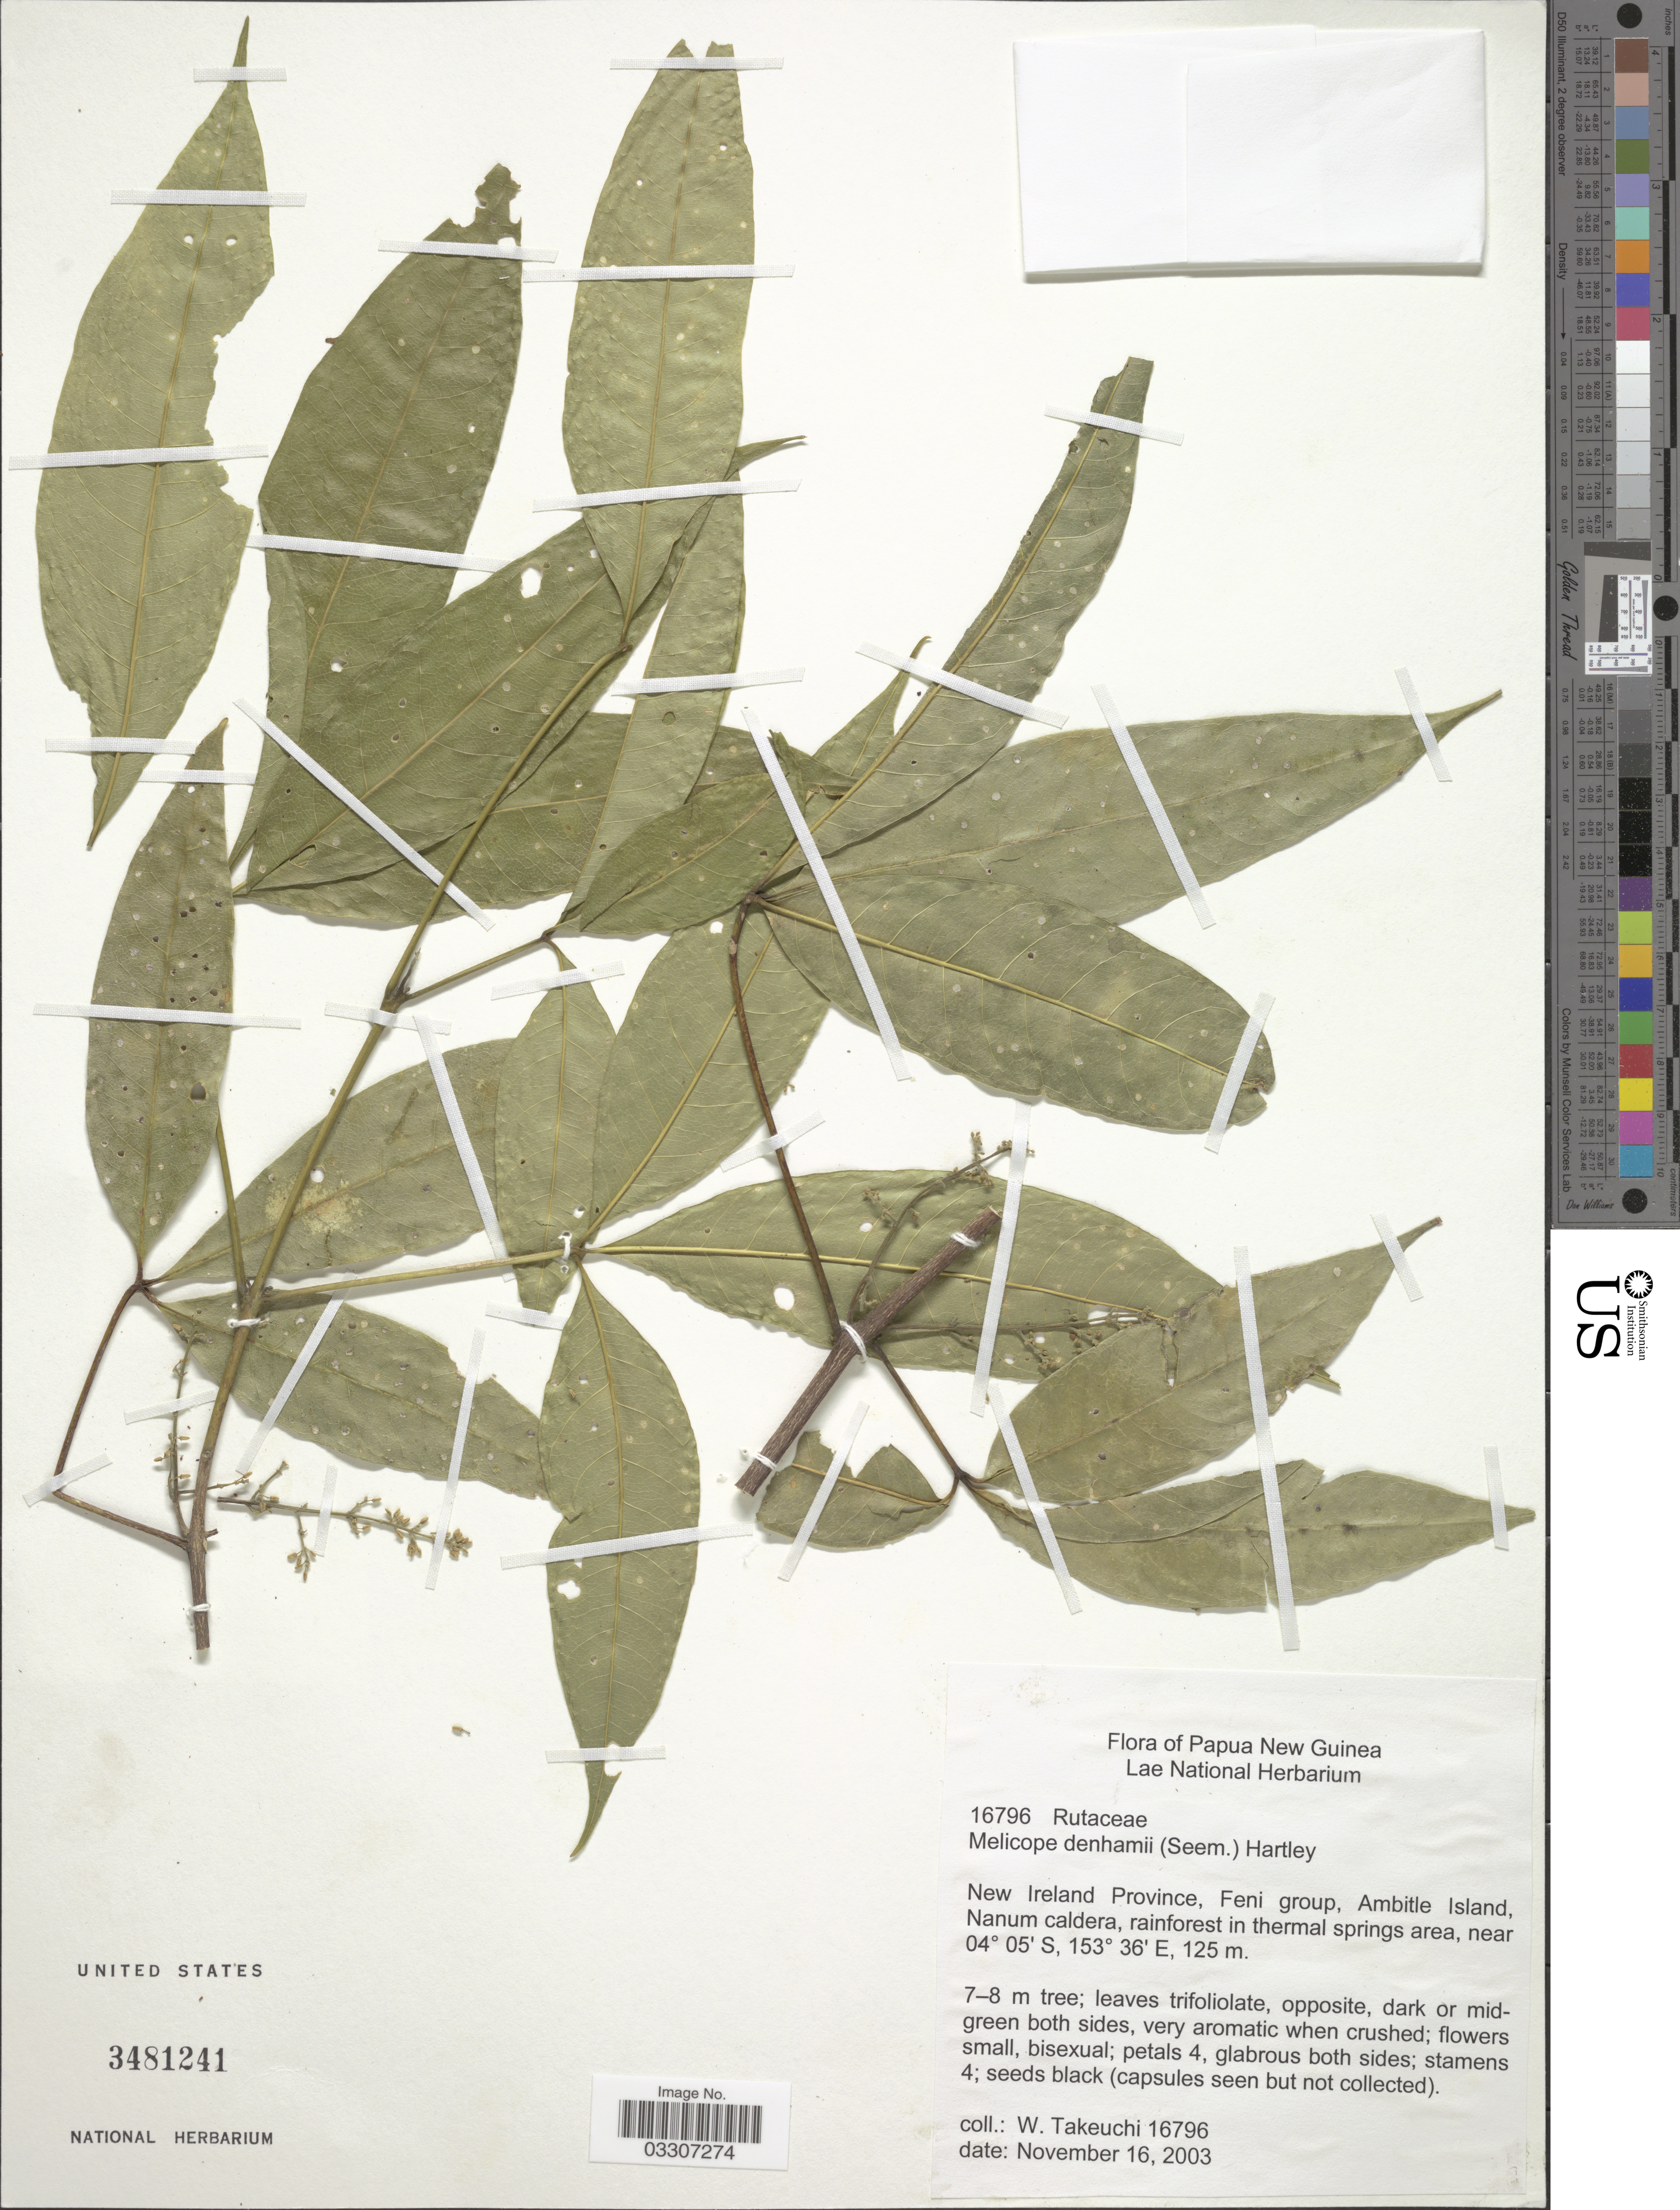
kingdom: Plantae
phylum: Tracheophyta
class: Magnoliopsida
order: Sapindales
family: Rutaceae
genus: Melicope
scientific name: Melicope denhamii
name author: (Seem.) T.G. Hartley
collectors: W. Takeuchi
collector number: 16796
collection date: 2003-11-16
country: Papua New Guinea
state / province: New Ireland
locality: Feni group, Ambitle Island.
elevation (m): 125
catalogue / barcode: US 3481241